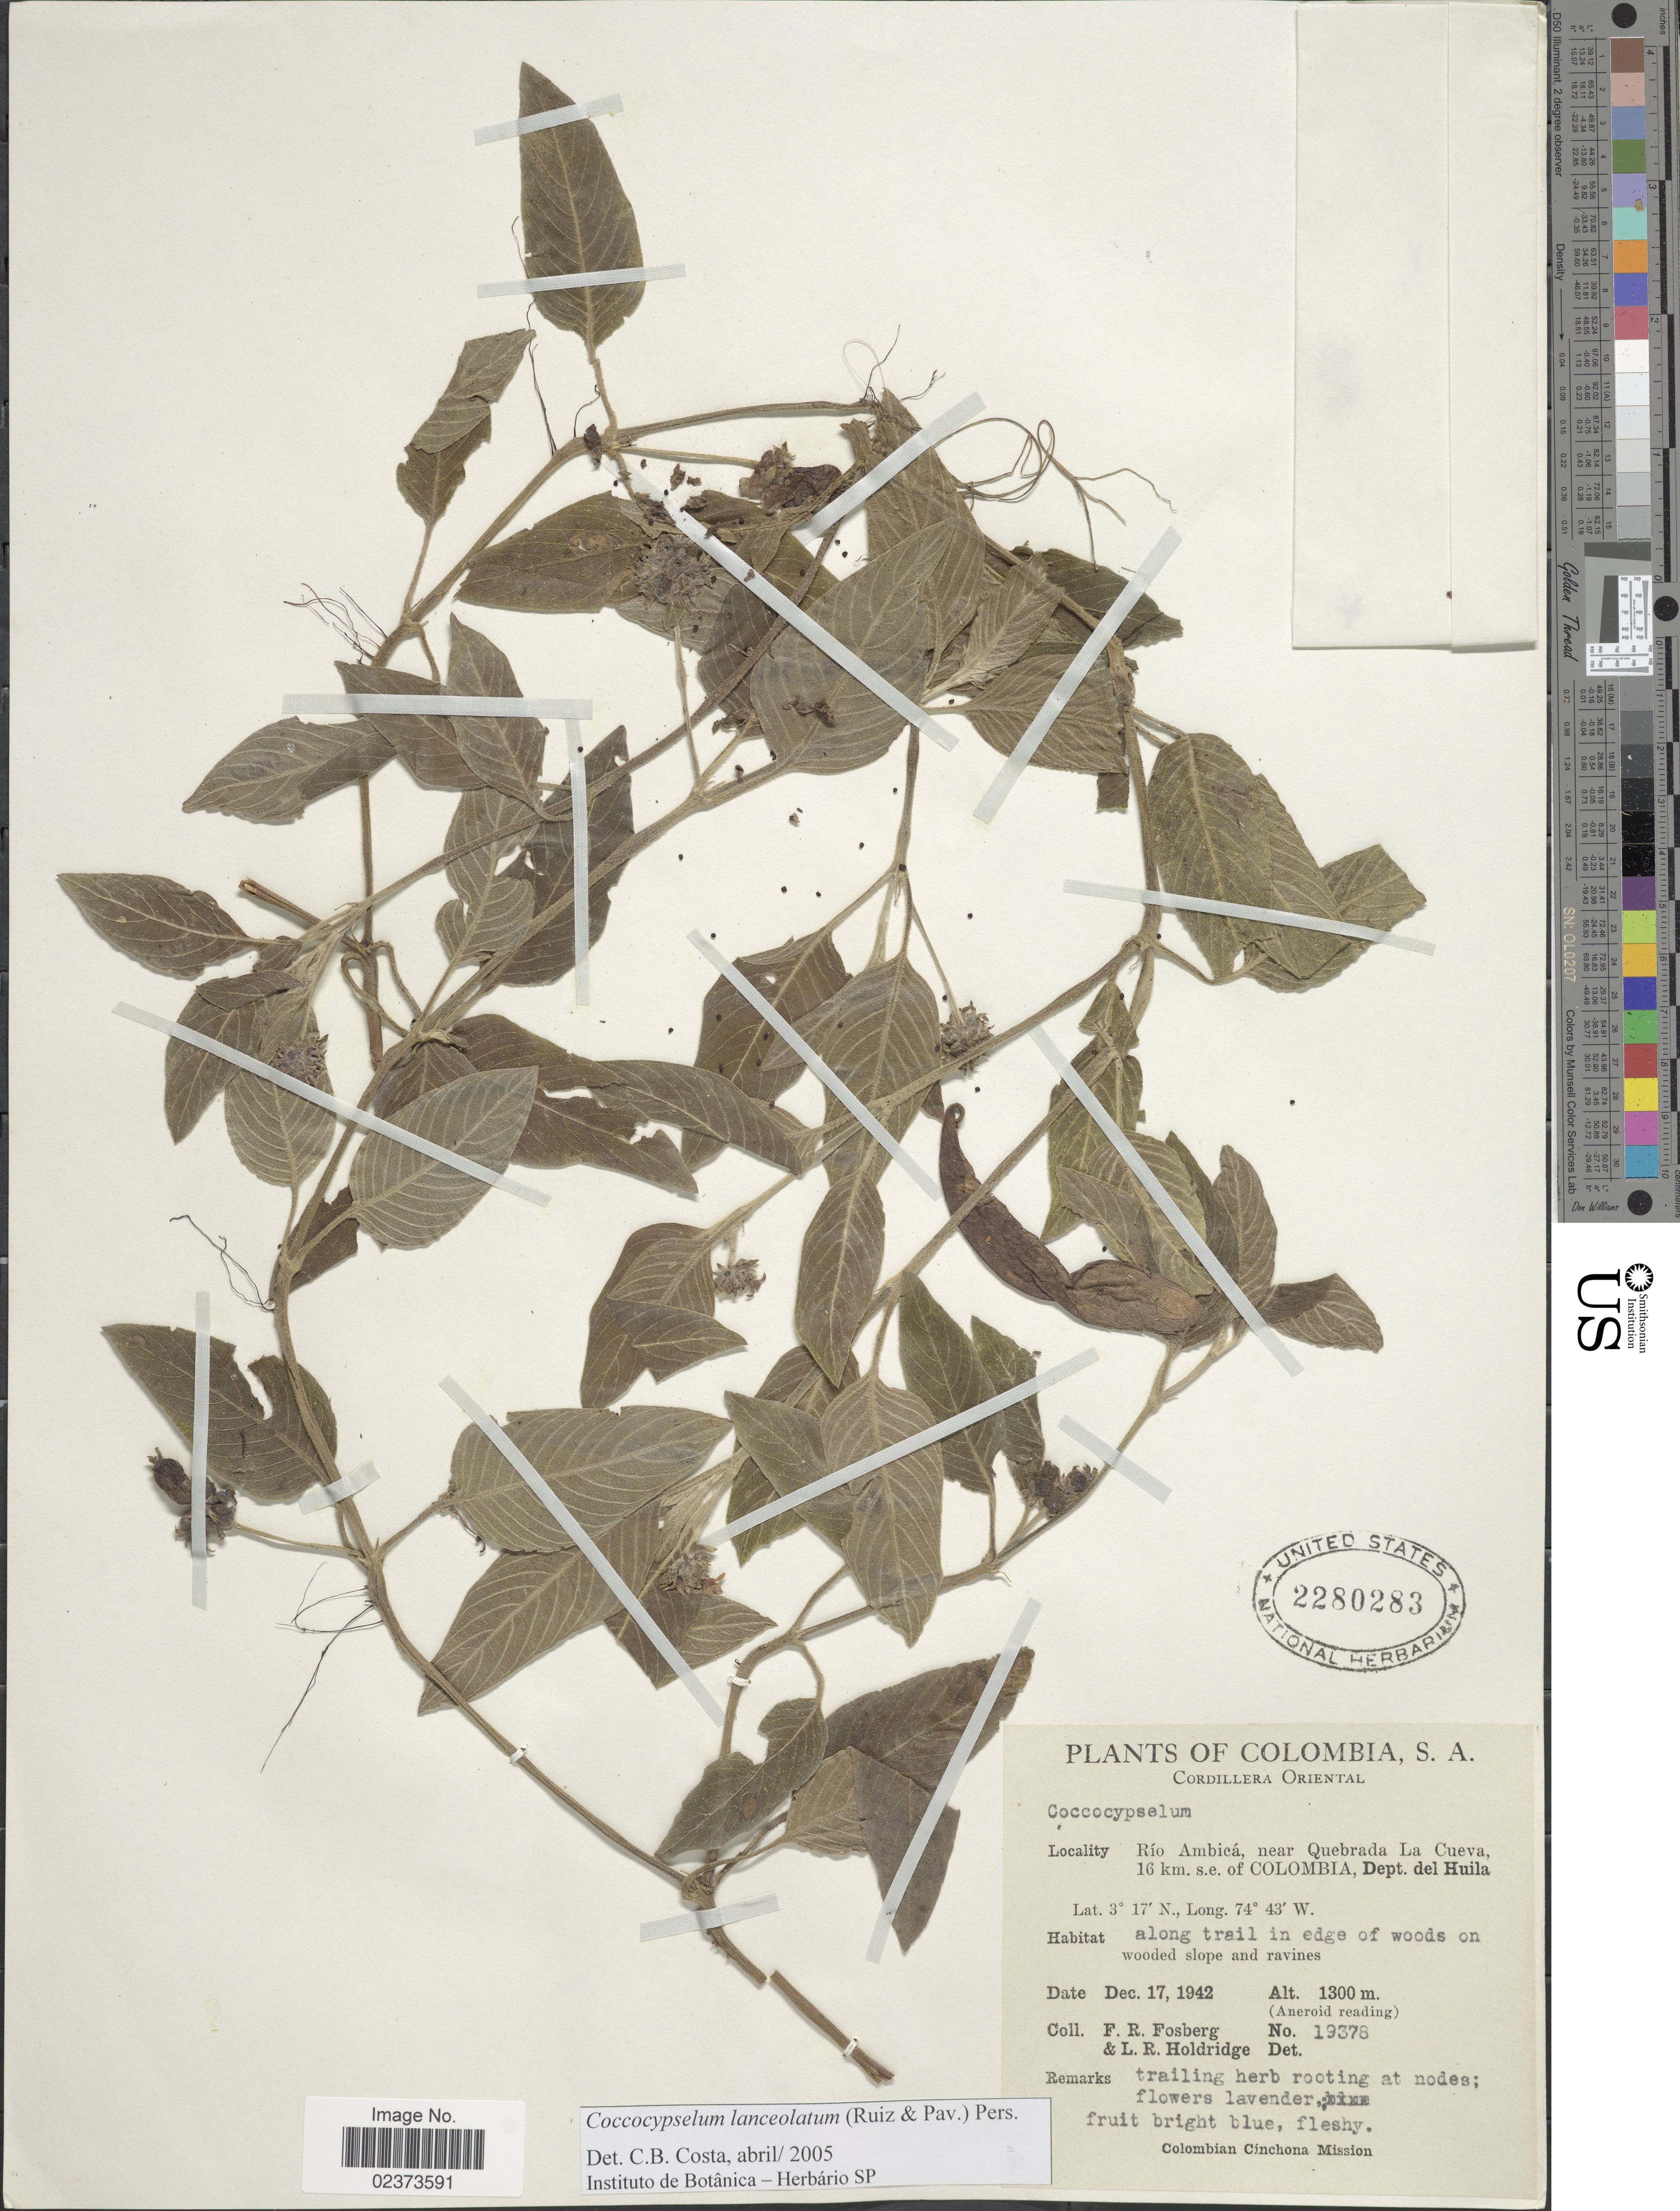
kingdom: Plantae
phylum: Tracheophyta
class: Magnoliopsida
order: Gentianales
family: Rubiaceae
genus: Coccocypselum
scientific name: Coccocypselum lanceolatum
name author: (Ruiz & Pav.) Pers.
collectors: F. R. Fosberg & L. Holdridge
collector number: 19378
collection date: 1942-12-17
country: Colombia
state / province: Huila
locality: Cordillera Occidental, Río Ambicá, near Quebrada La Cueva, 16 km s.e. of Colombia, Dept. del Huila, along trail in edge woods on wooded slope and ravines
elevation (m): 1300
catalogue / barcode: US 2280283